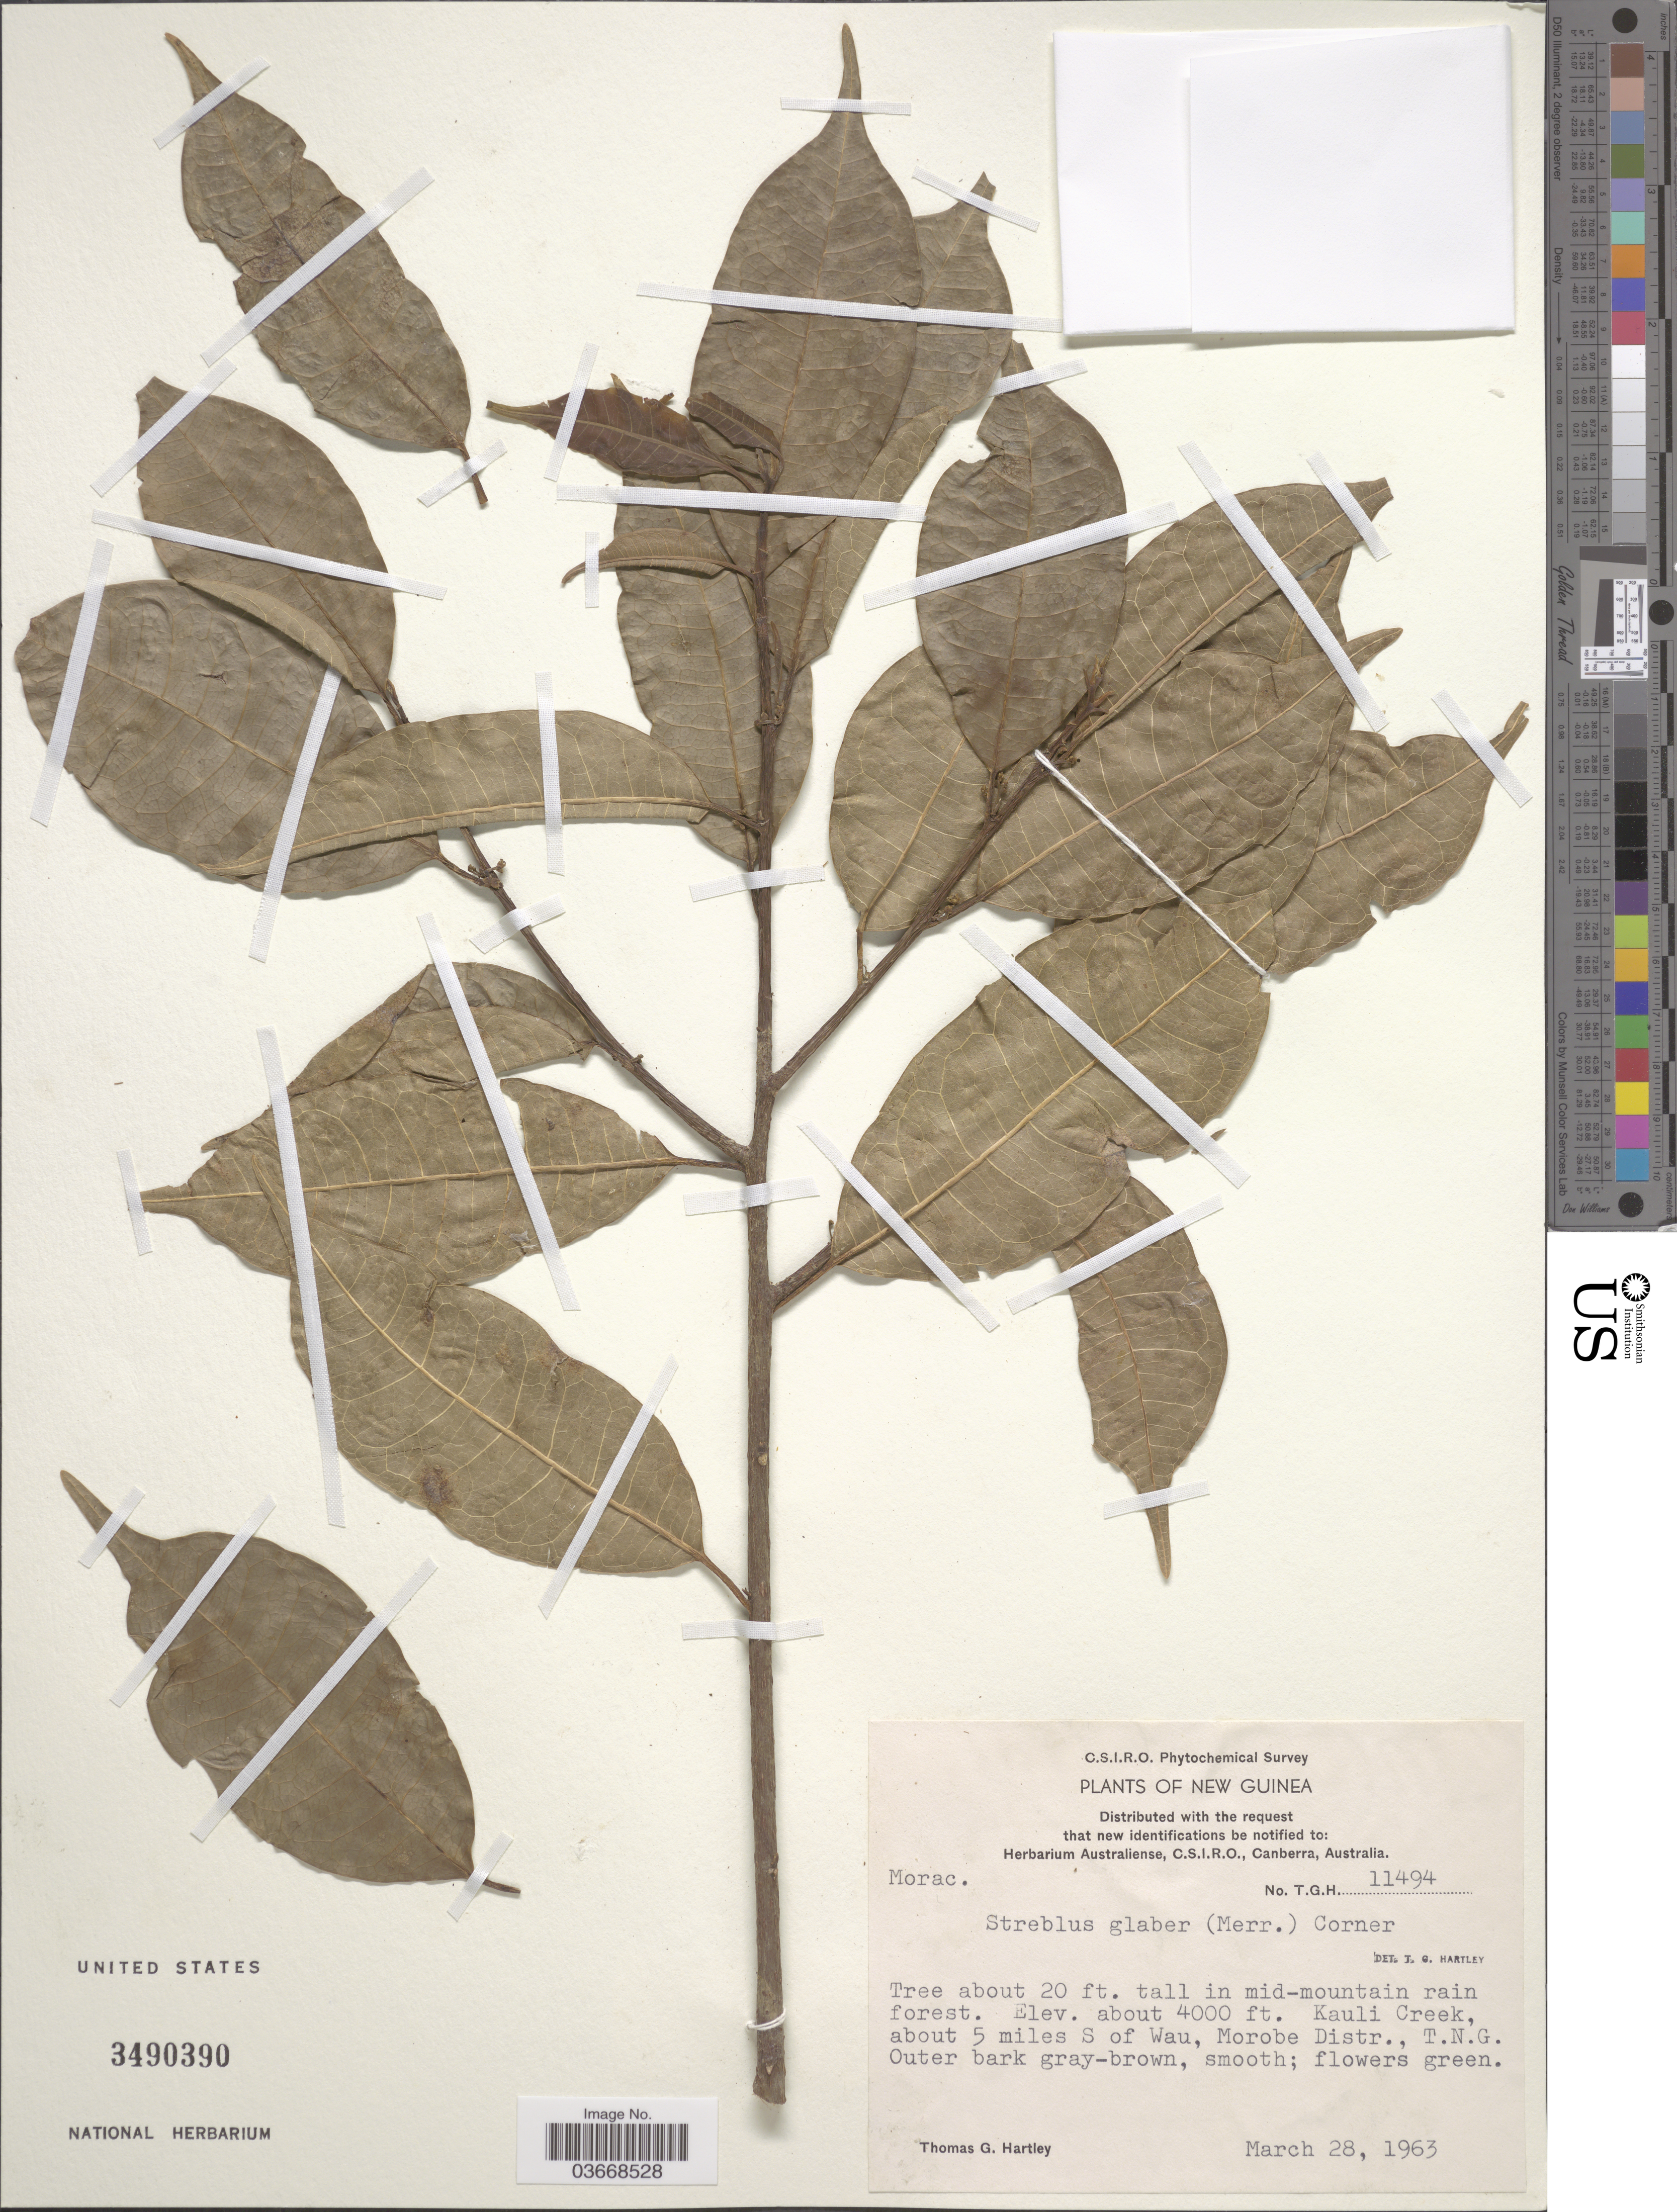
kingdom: Plantae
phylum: Tracheophyta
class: Magnoliopsida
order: Rosales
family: Moraceae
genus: Paratrophis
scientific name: Paratrophis glabra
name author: (Merr.) Steenis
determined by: Wagner, W. L., (BOT), Smithsonian Institution - National Museum of Natural History (UNITED STATES)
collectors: T. G. Hartley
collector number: TGH11494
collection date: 1963-03-28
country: Papua New Guinea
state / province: Morobe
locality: New Guinea. Kauli Creek, about 5 miles S of Wau, Morobe District, T.N.G.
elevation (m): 1219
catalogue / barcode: US 3490390